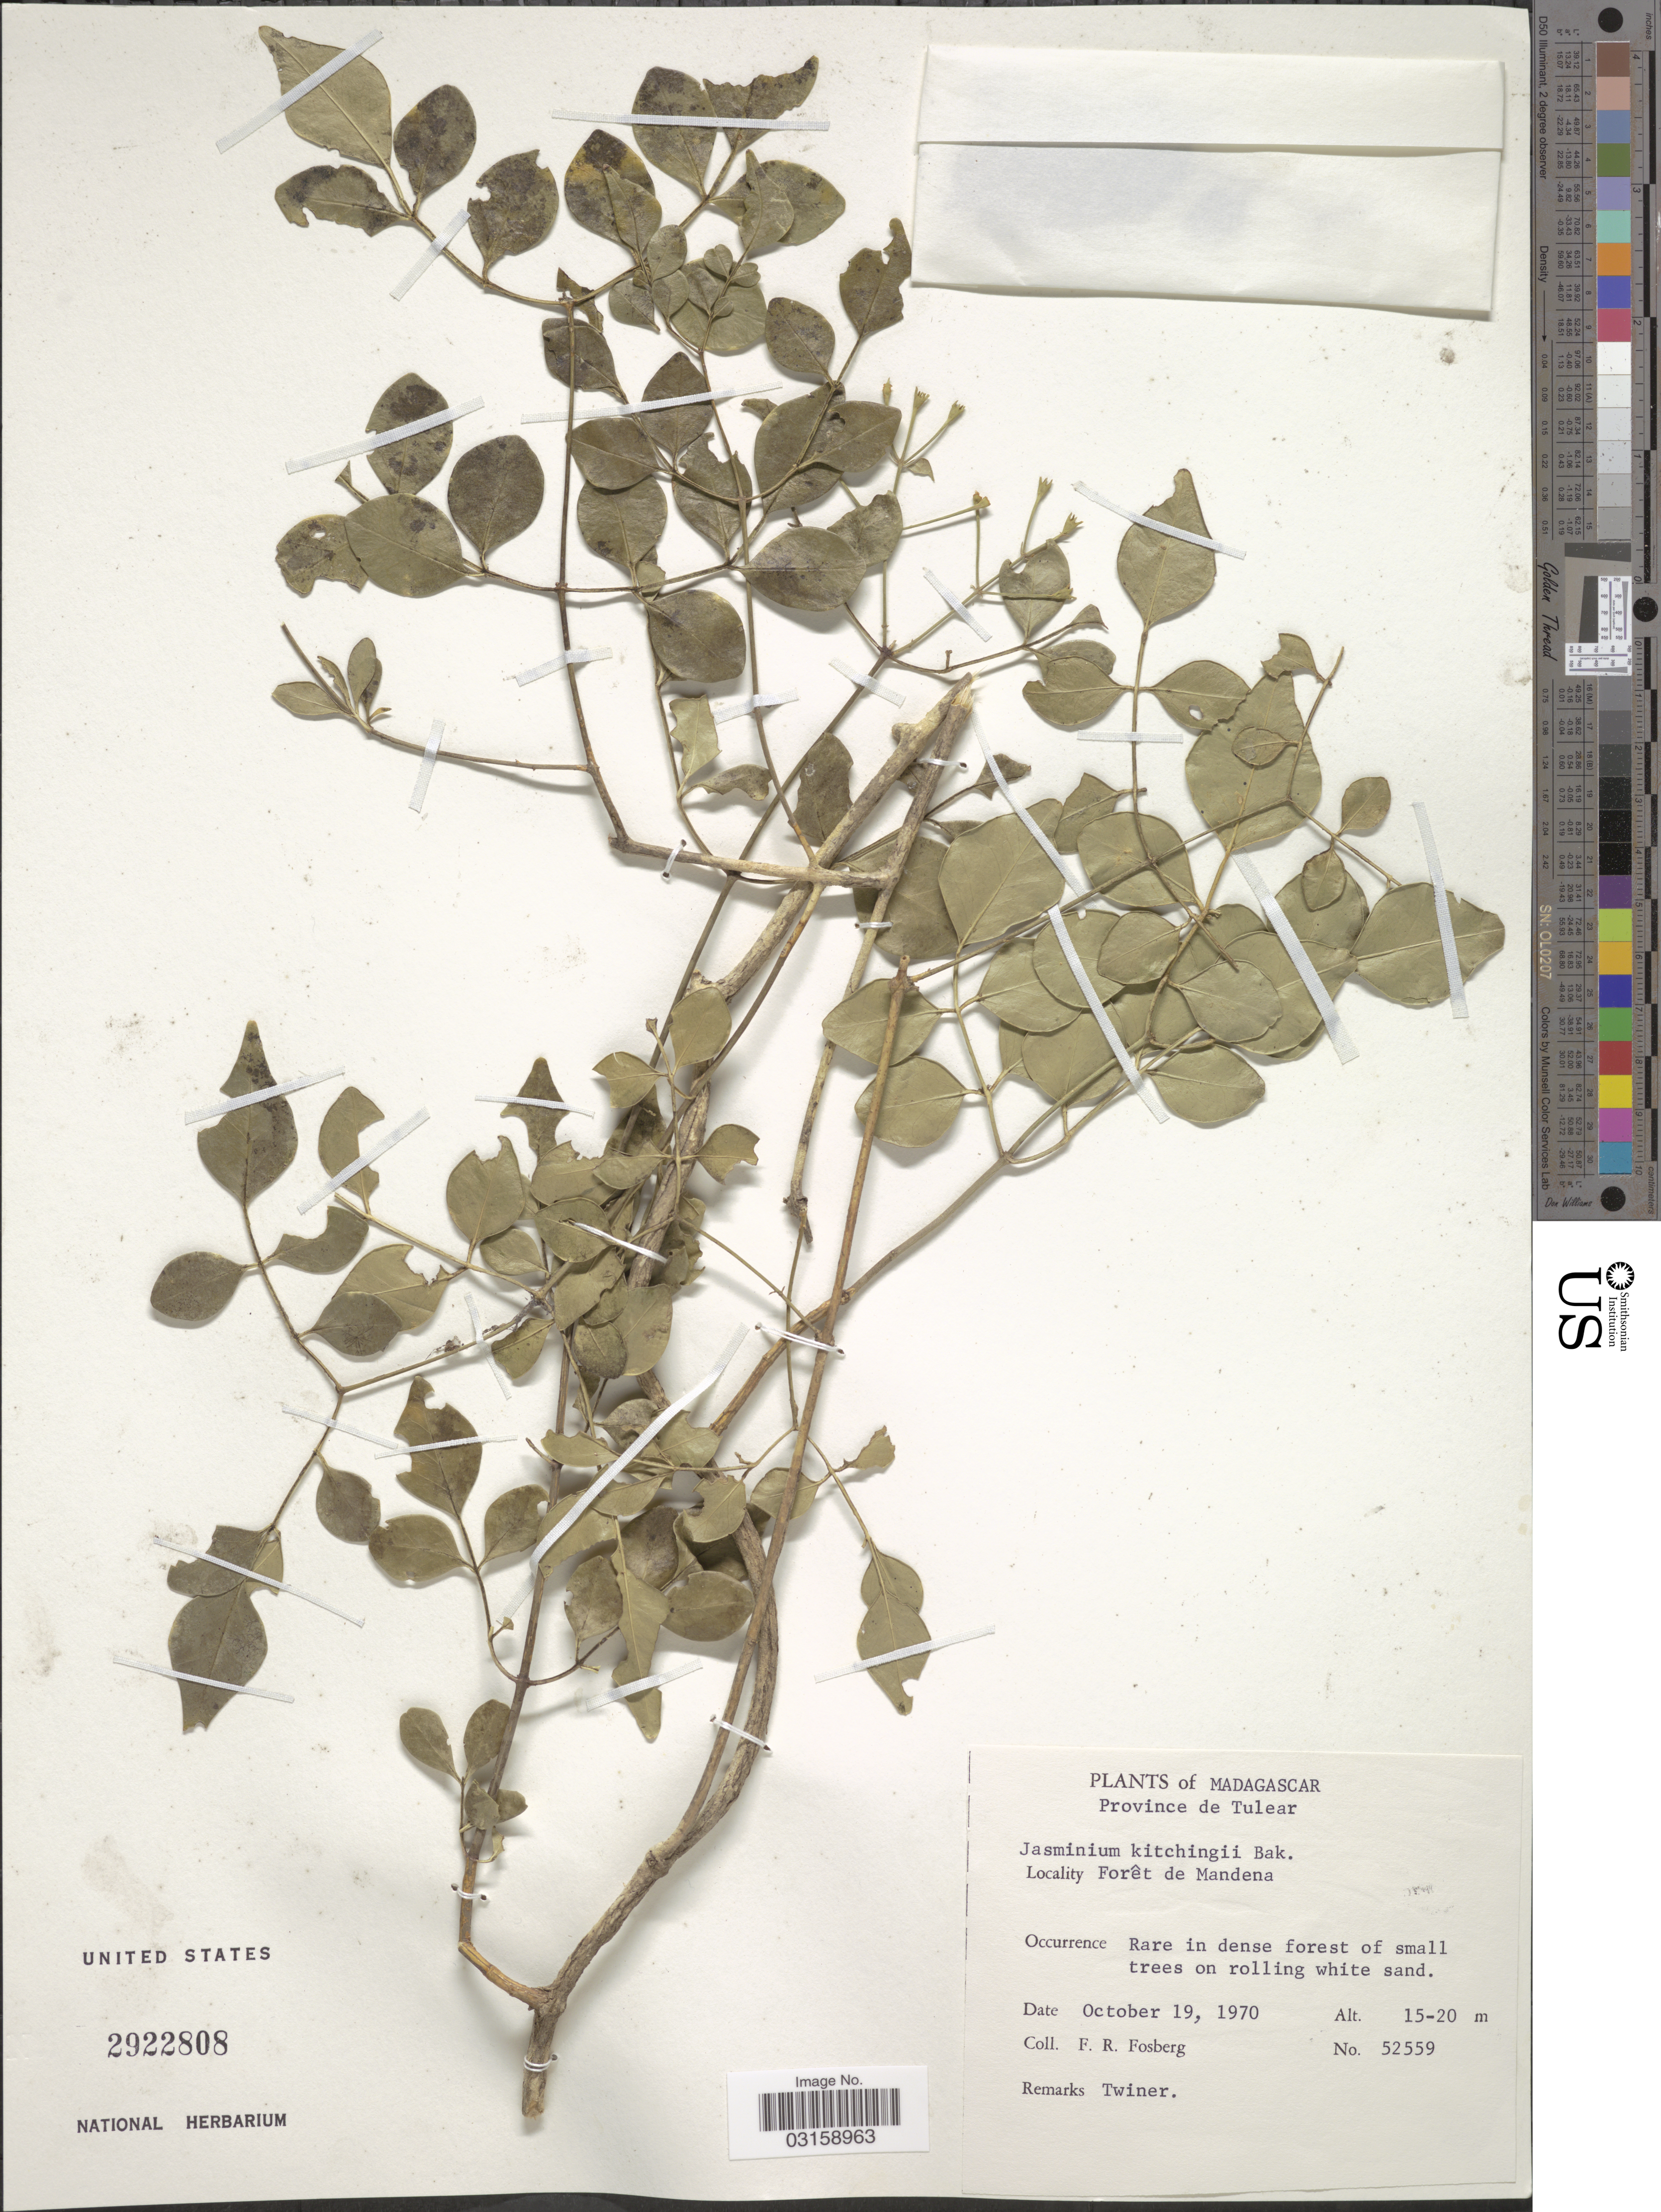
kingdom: Plantae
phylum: Tracheophyta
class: Magnoliopsida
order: Lamiales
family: Oleaceae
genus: Jasminum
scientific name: Jasminum kitchingii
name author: Baker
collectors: F. R. Fosberg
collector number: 52559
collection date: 1970-10-19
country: Madagascar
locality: Province de Tulear. Forêt de Mandena.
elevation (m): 15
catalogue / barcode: US 2922808